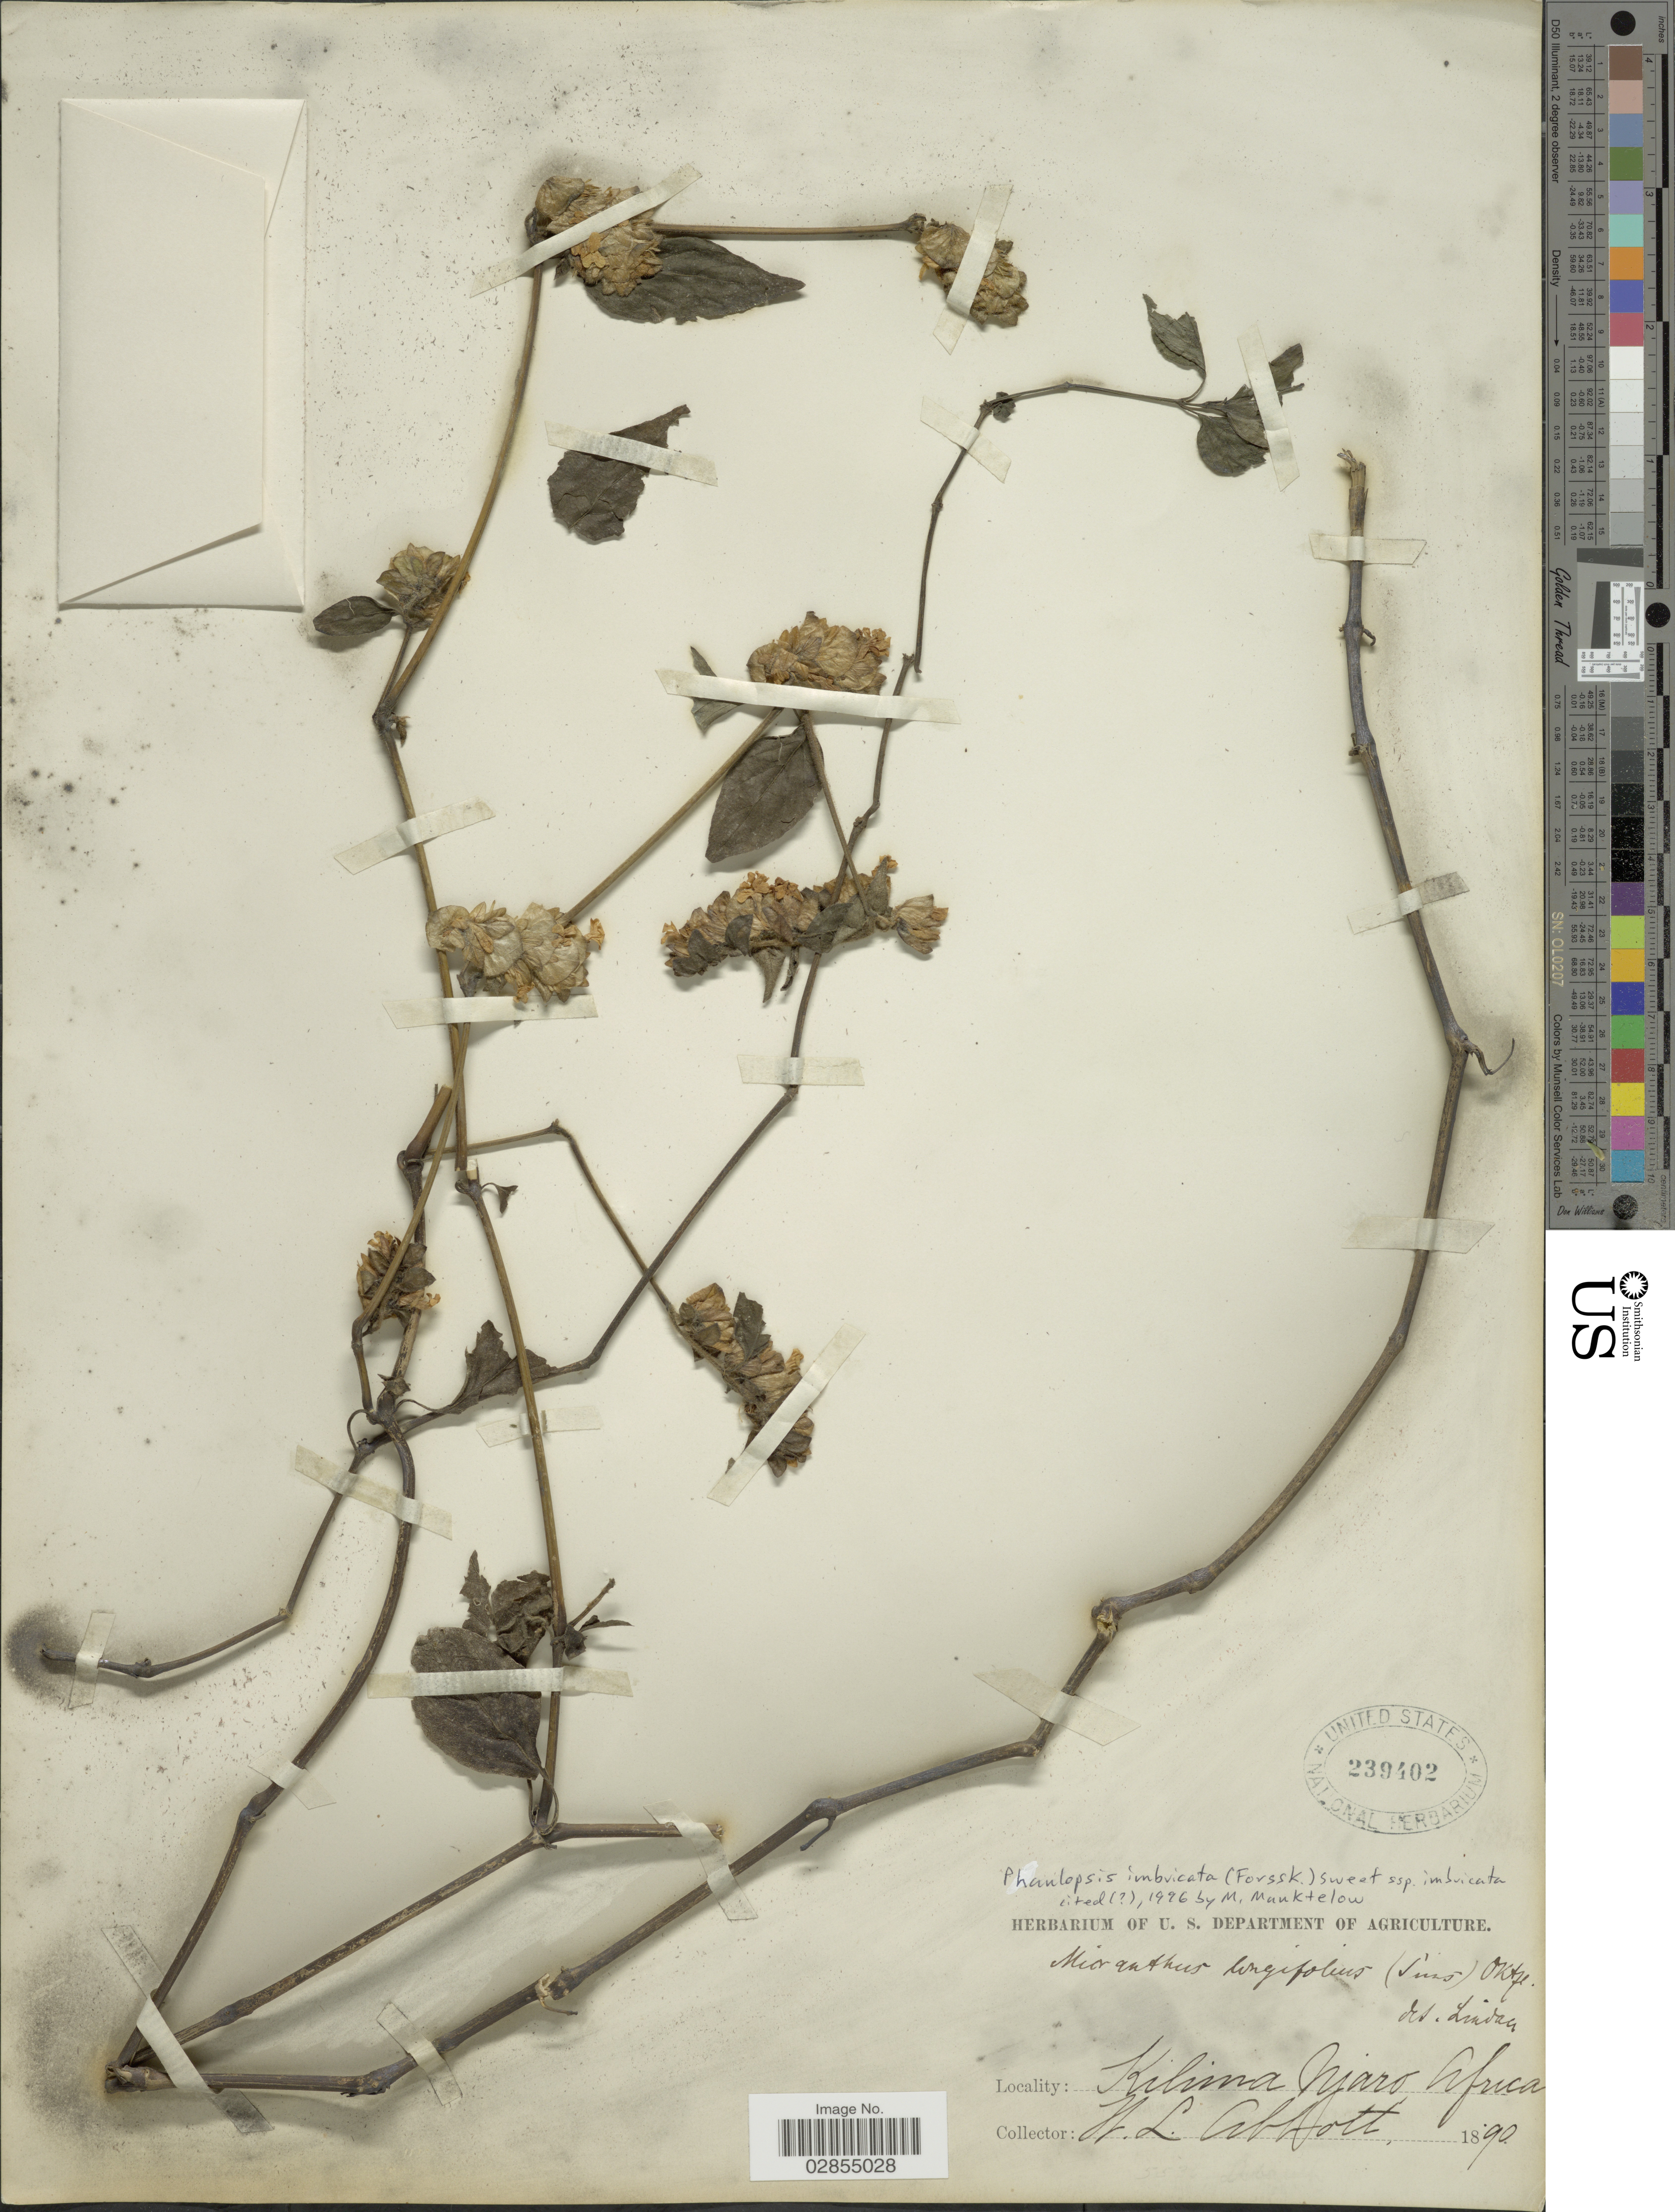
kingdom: Plantae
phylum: Tracheophyta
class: Magnoliopsida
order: Lamiales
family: Acanthaceae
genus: Phaulopsis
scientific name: Phaulopsis imbricata subsp. imbricata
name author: (Forssk.) Sweet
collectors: W. L. Abbott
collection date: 1890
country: Tanzania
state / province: Kilimanjaro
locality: Kilimanjaro, Africa.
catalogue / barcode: US 239402